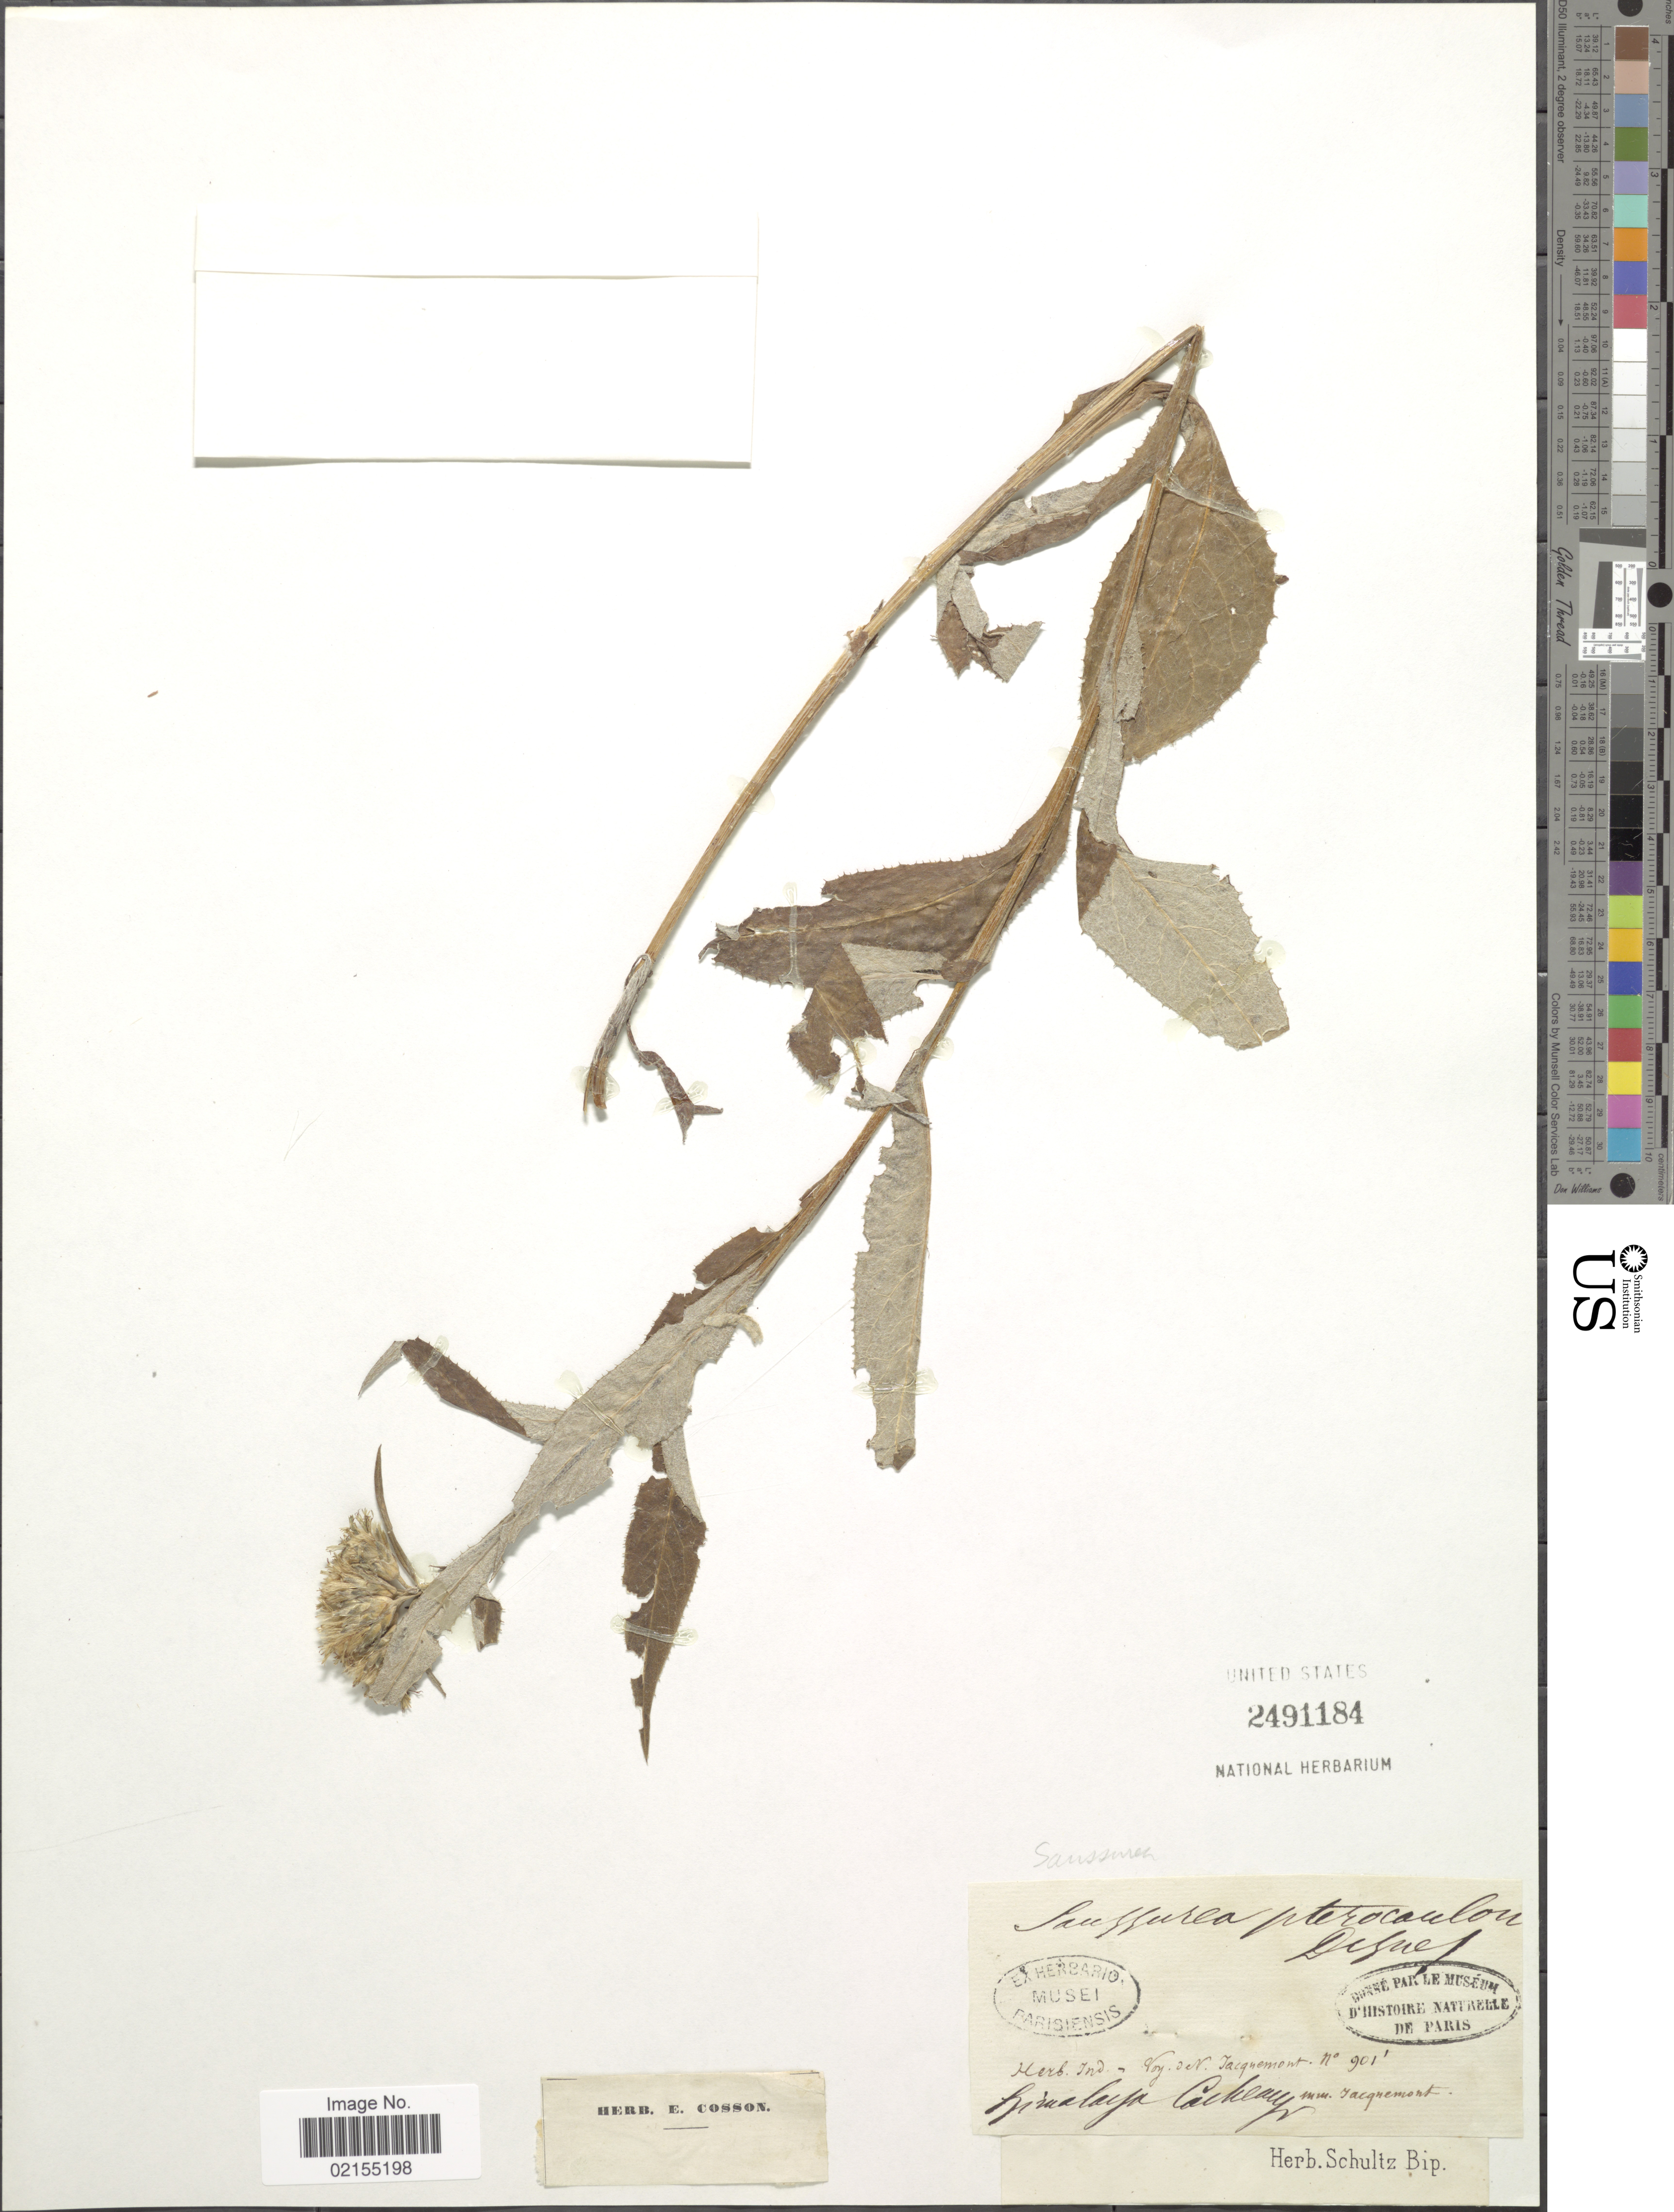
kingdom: Plantae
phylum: Tracheophyta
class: Magnoliopsida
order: Asterales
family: Asteraceae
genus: Saussurea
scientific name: Saussurea pterocaulon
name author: Decne.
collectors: V. Jacquemont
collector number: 901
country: India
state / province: Jammu and Kashmir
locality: Himalaya Cachemyr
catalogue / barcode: US 2491184